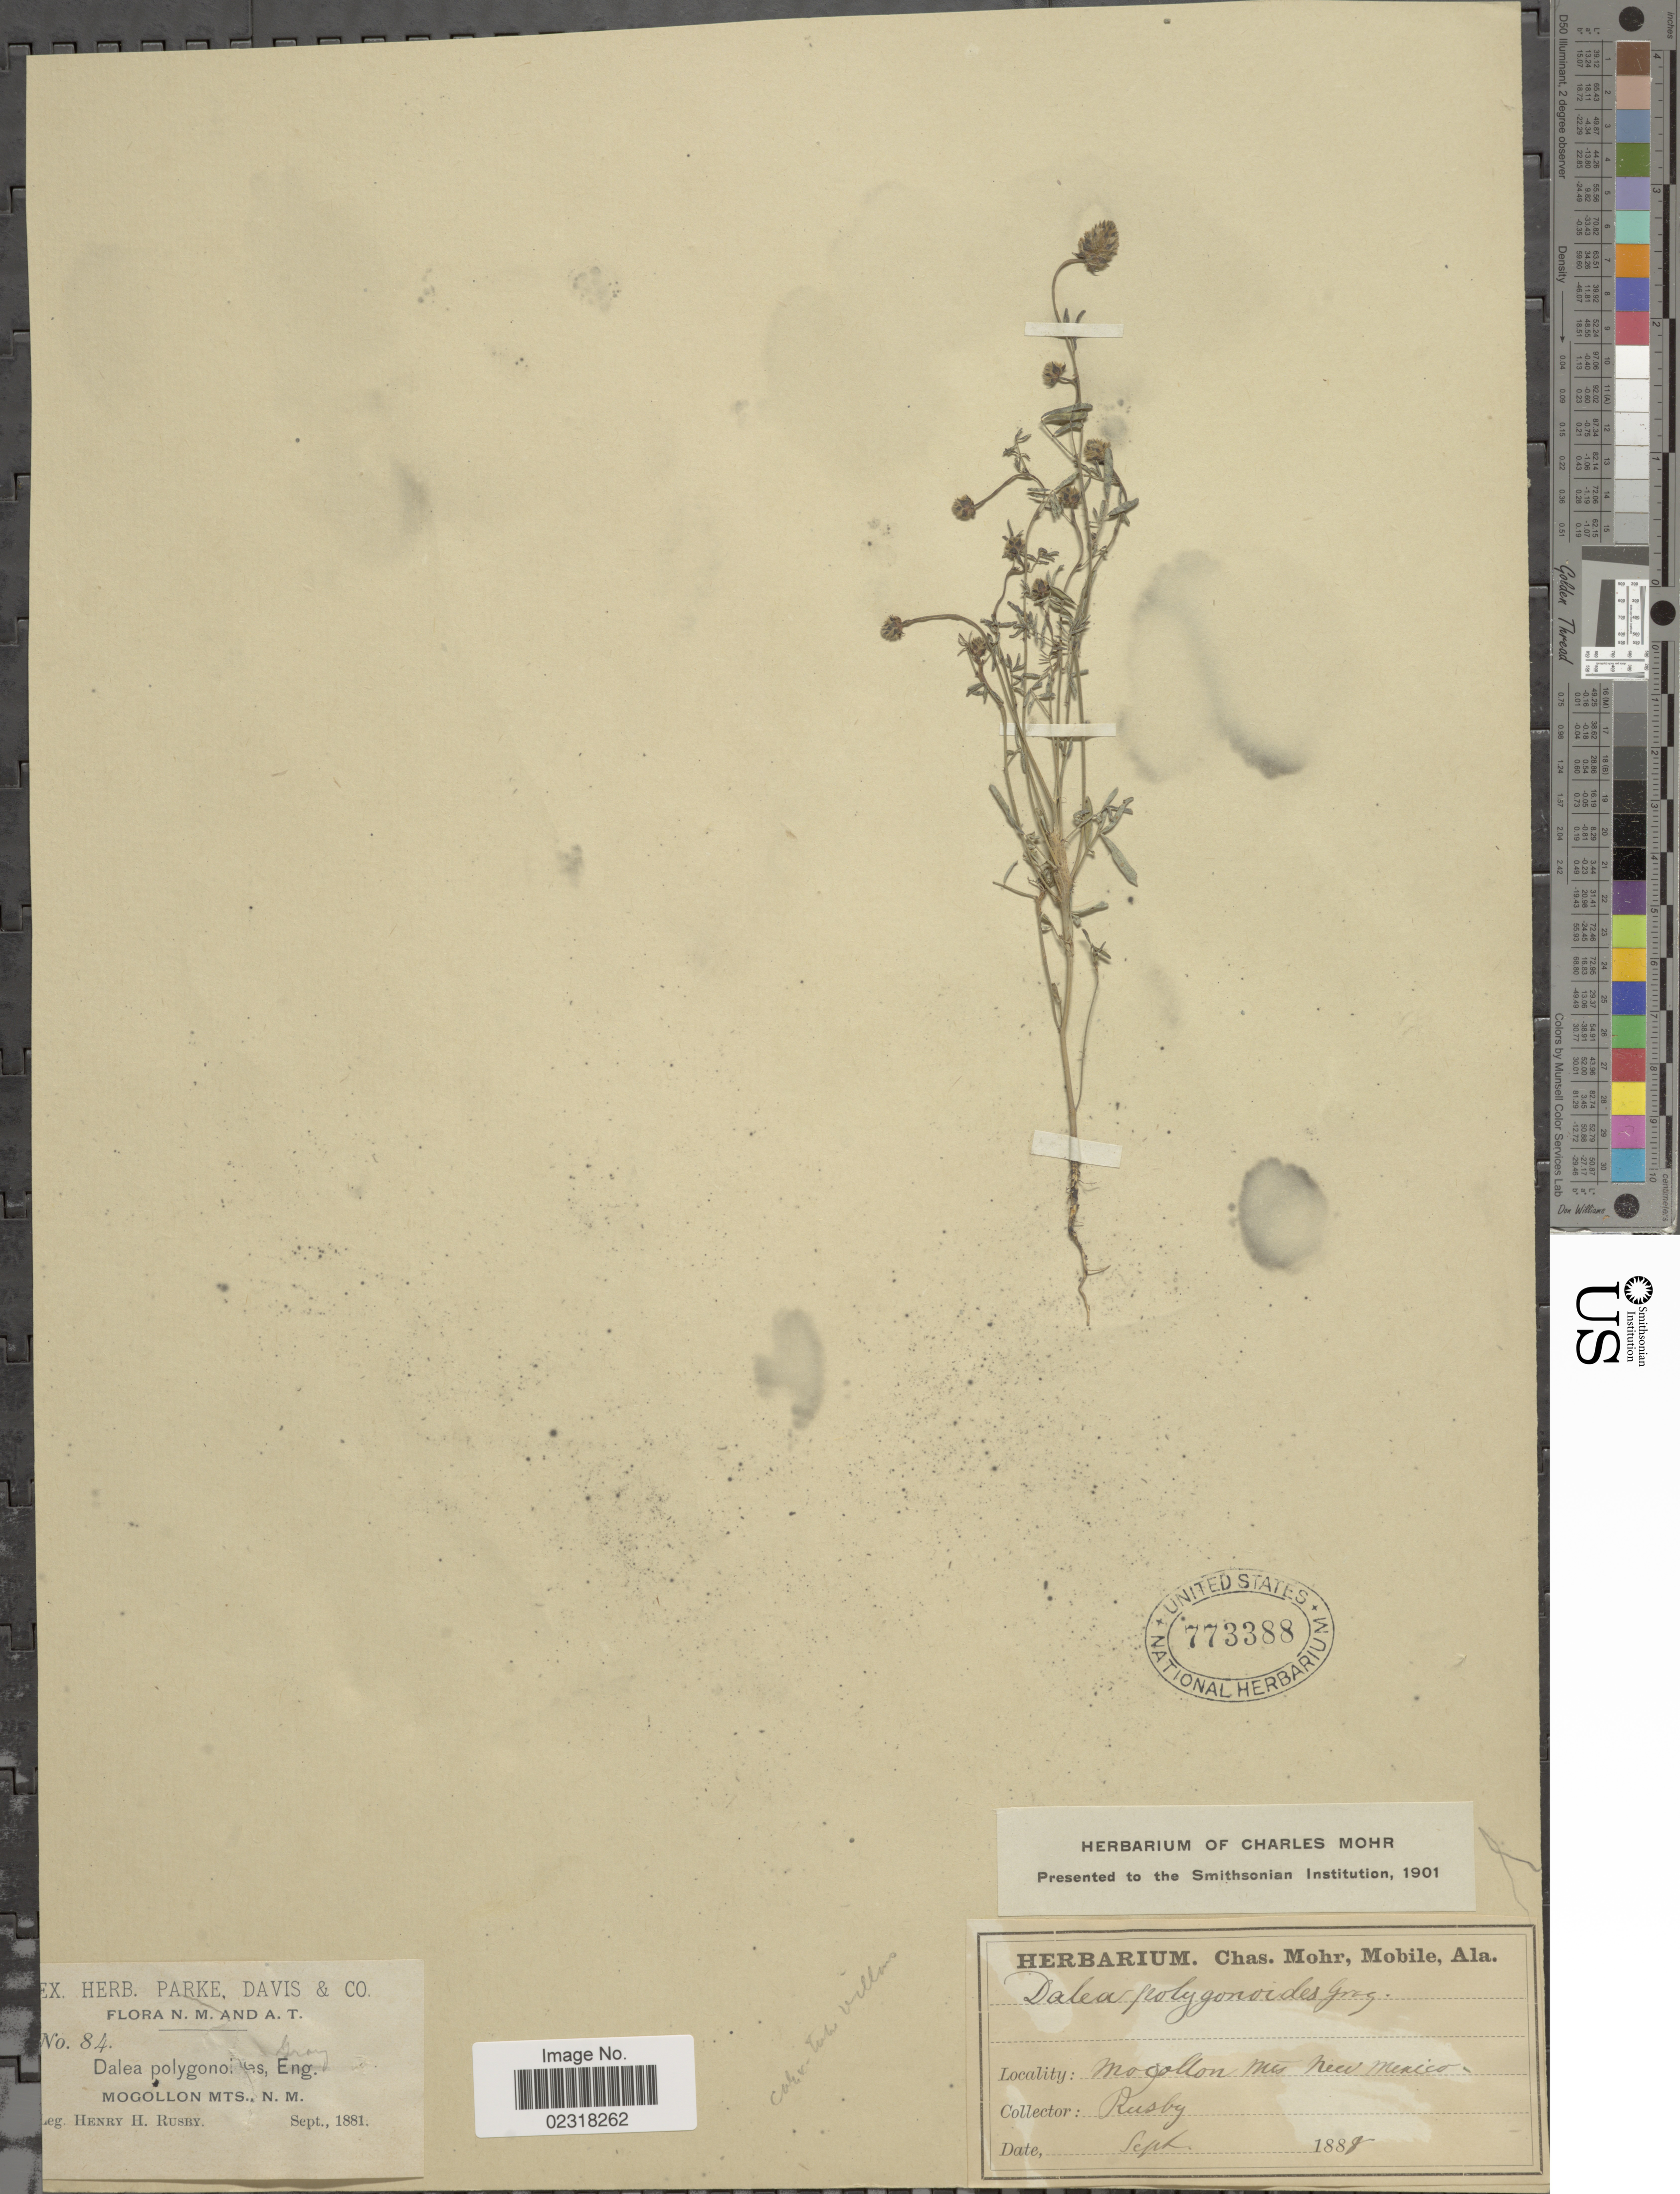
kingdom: Plantae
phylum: Tracheophyta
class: Magnoliopsida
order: Fabales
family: Fabaceae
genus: Dalea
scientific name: Dalea polygonoides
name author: A. Gray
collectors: H. H. Rusby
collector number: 84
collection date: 1881-09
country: United States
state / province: New Mexico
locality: N.M. and A.T., Mogollon Mts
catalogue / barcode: US 773388